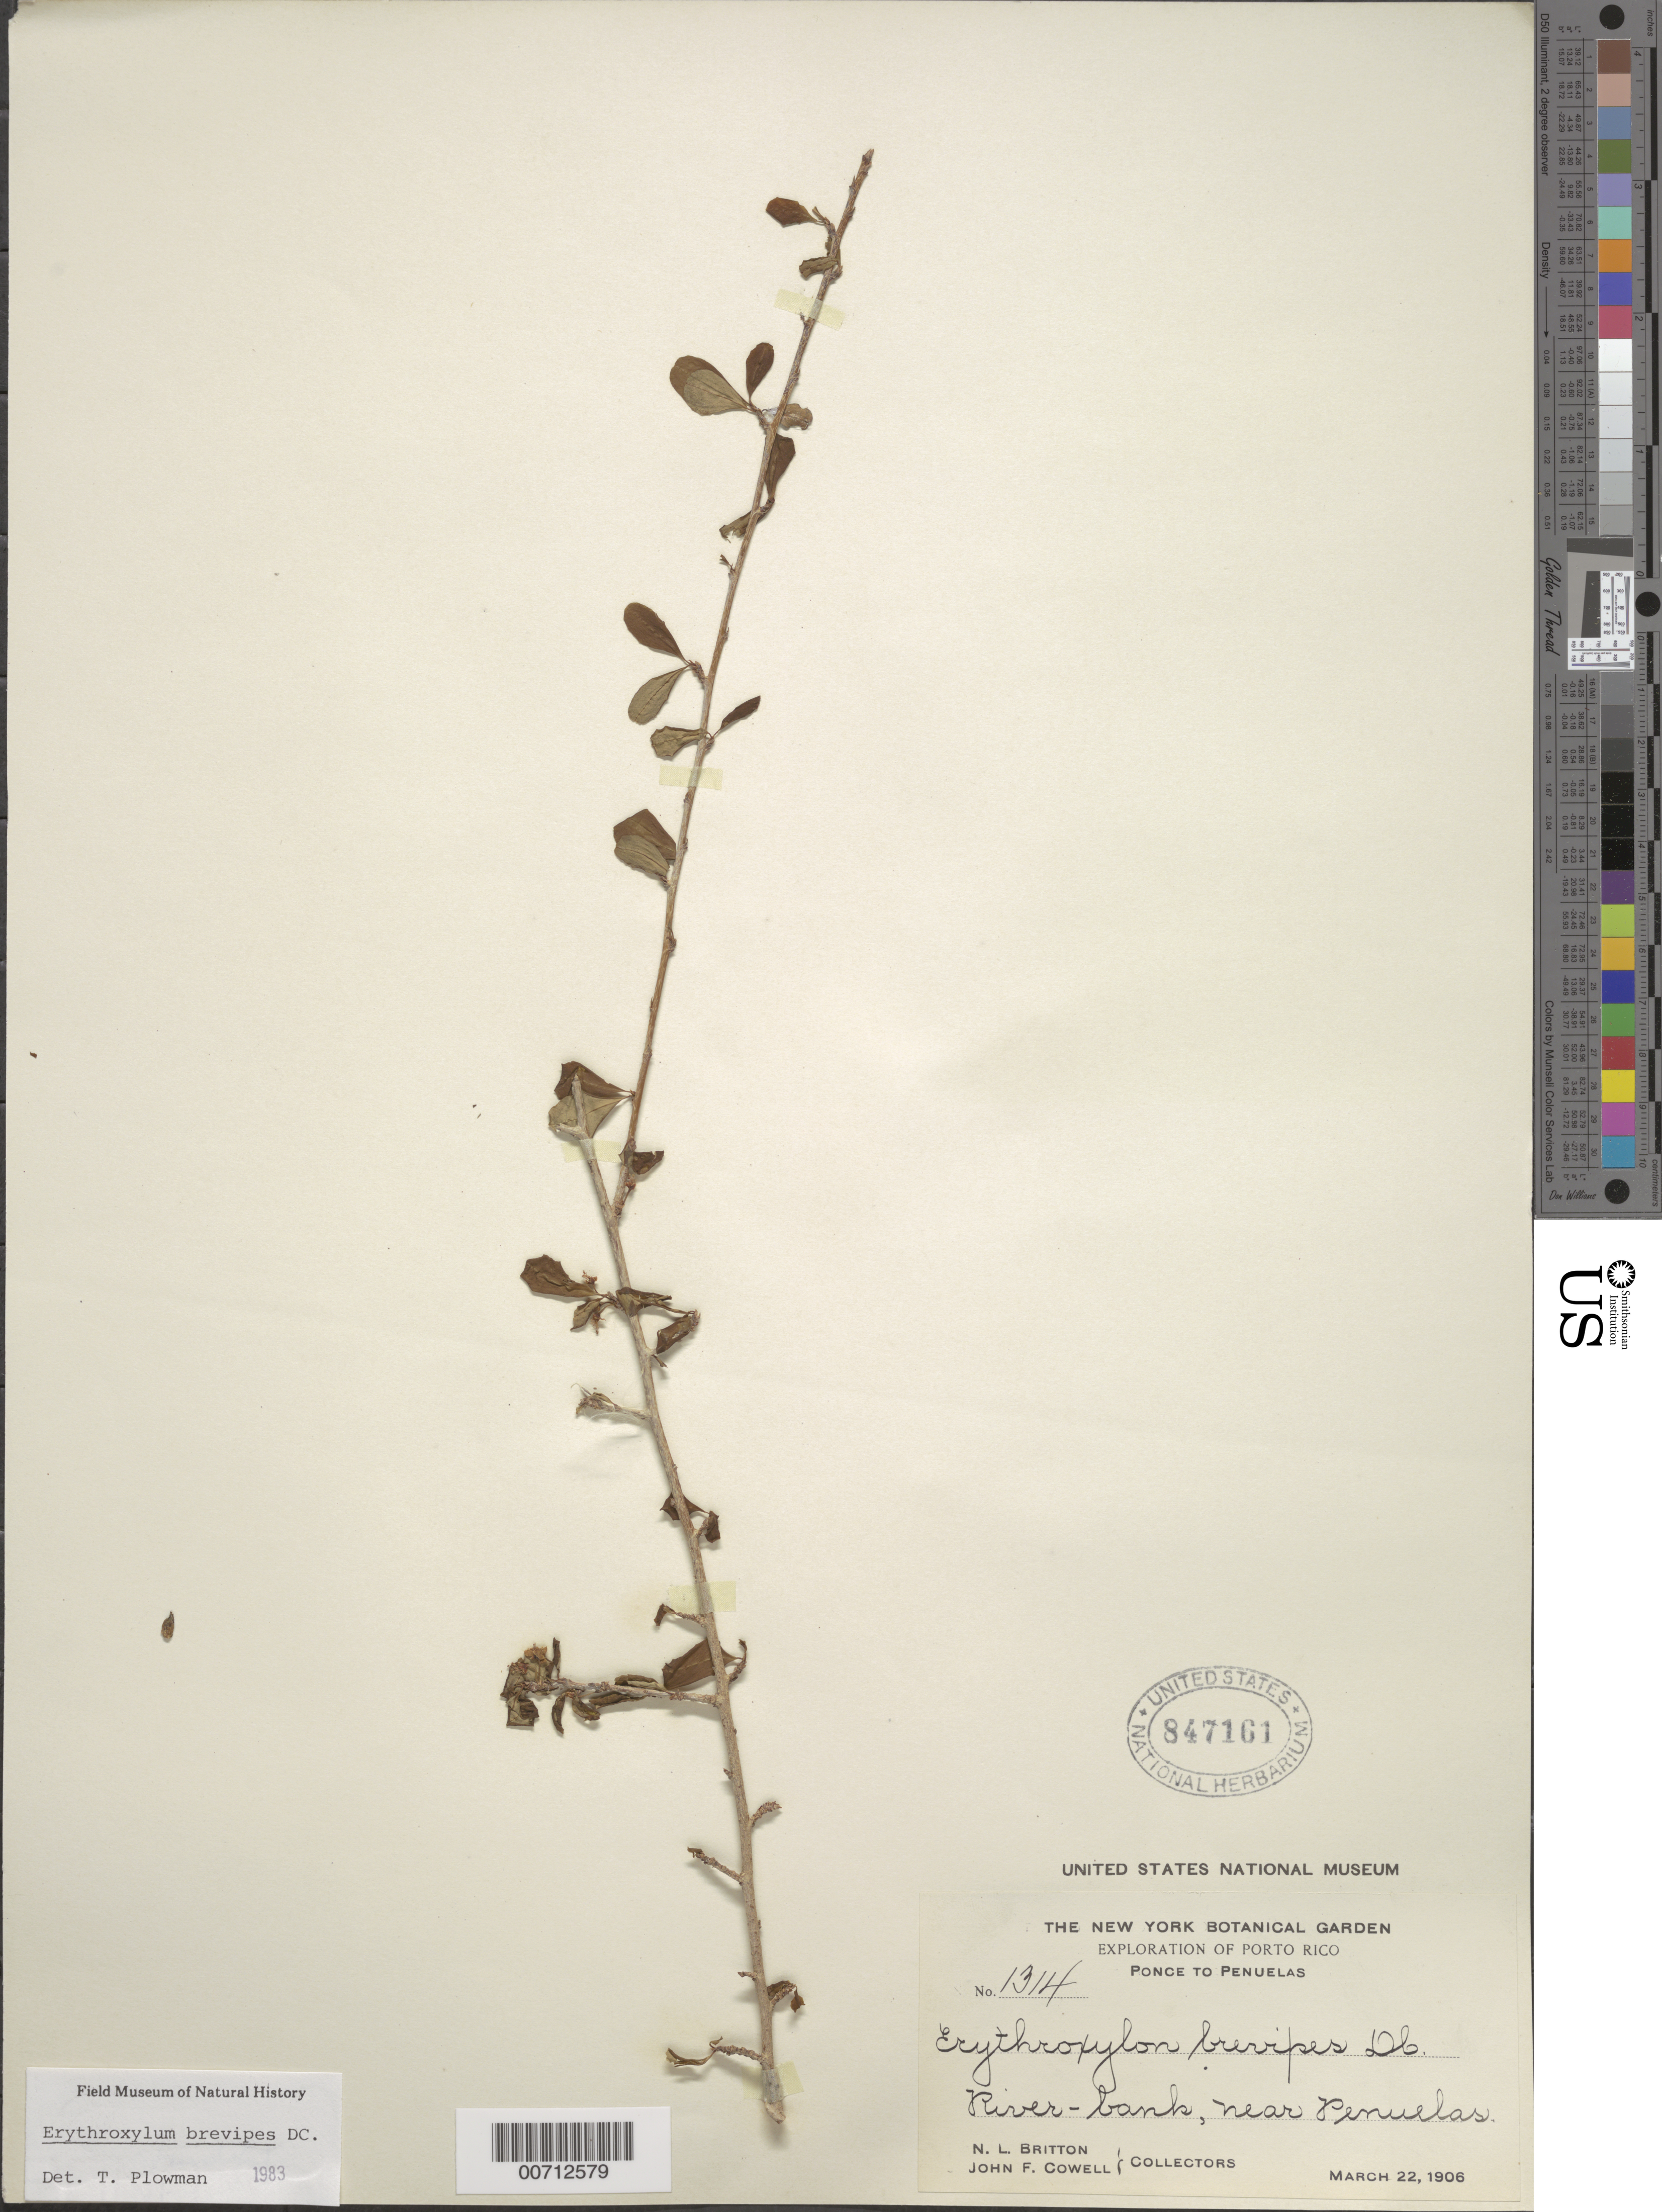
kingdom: Plantae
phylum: Tracheophyta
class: Magnoliopsida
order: Malpighiales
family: Erythroxylaceae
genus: Erythroxylum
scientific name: Erythroxylum brevipes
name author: DC.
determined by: Plowman, Timothy C.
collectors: N. Britton & J. F. Cowell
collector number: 1314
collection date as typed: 22 Mar 1906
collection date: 1906-03-22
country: Puerto Rico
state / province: Penuelas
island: Greater Antilles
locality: Ponce to Penuelas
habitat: River bank, near Penuelas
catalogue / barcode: US 847161